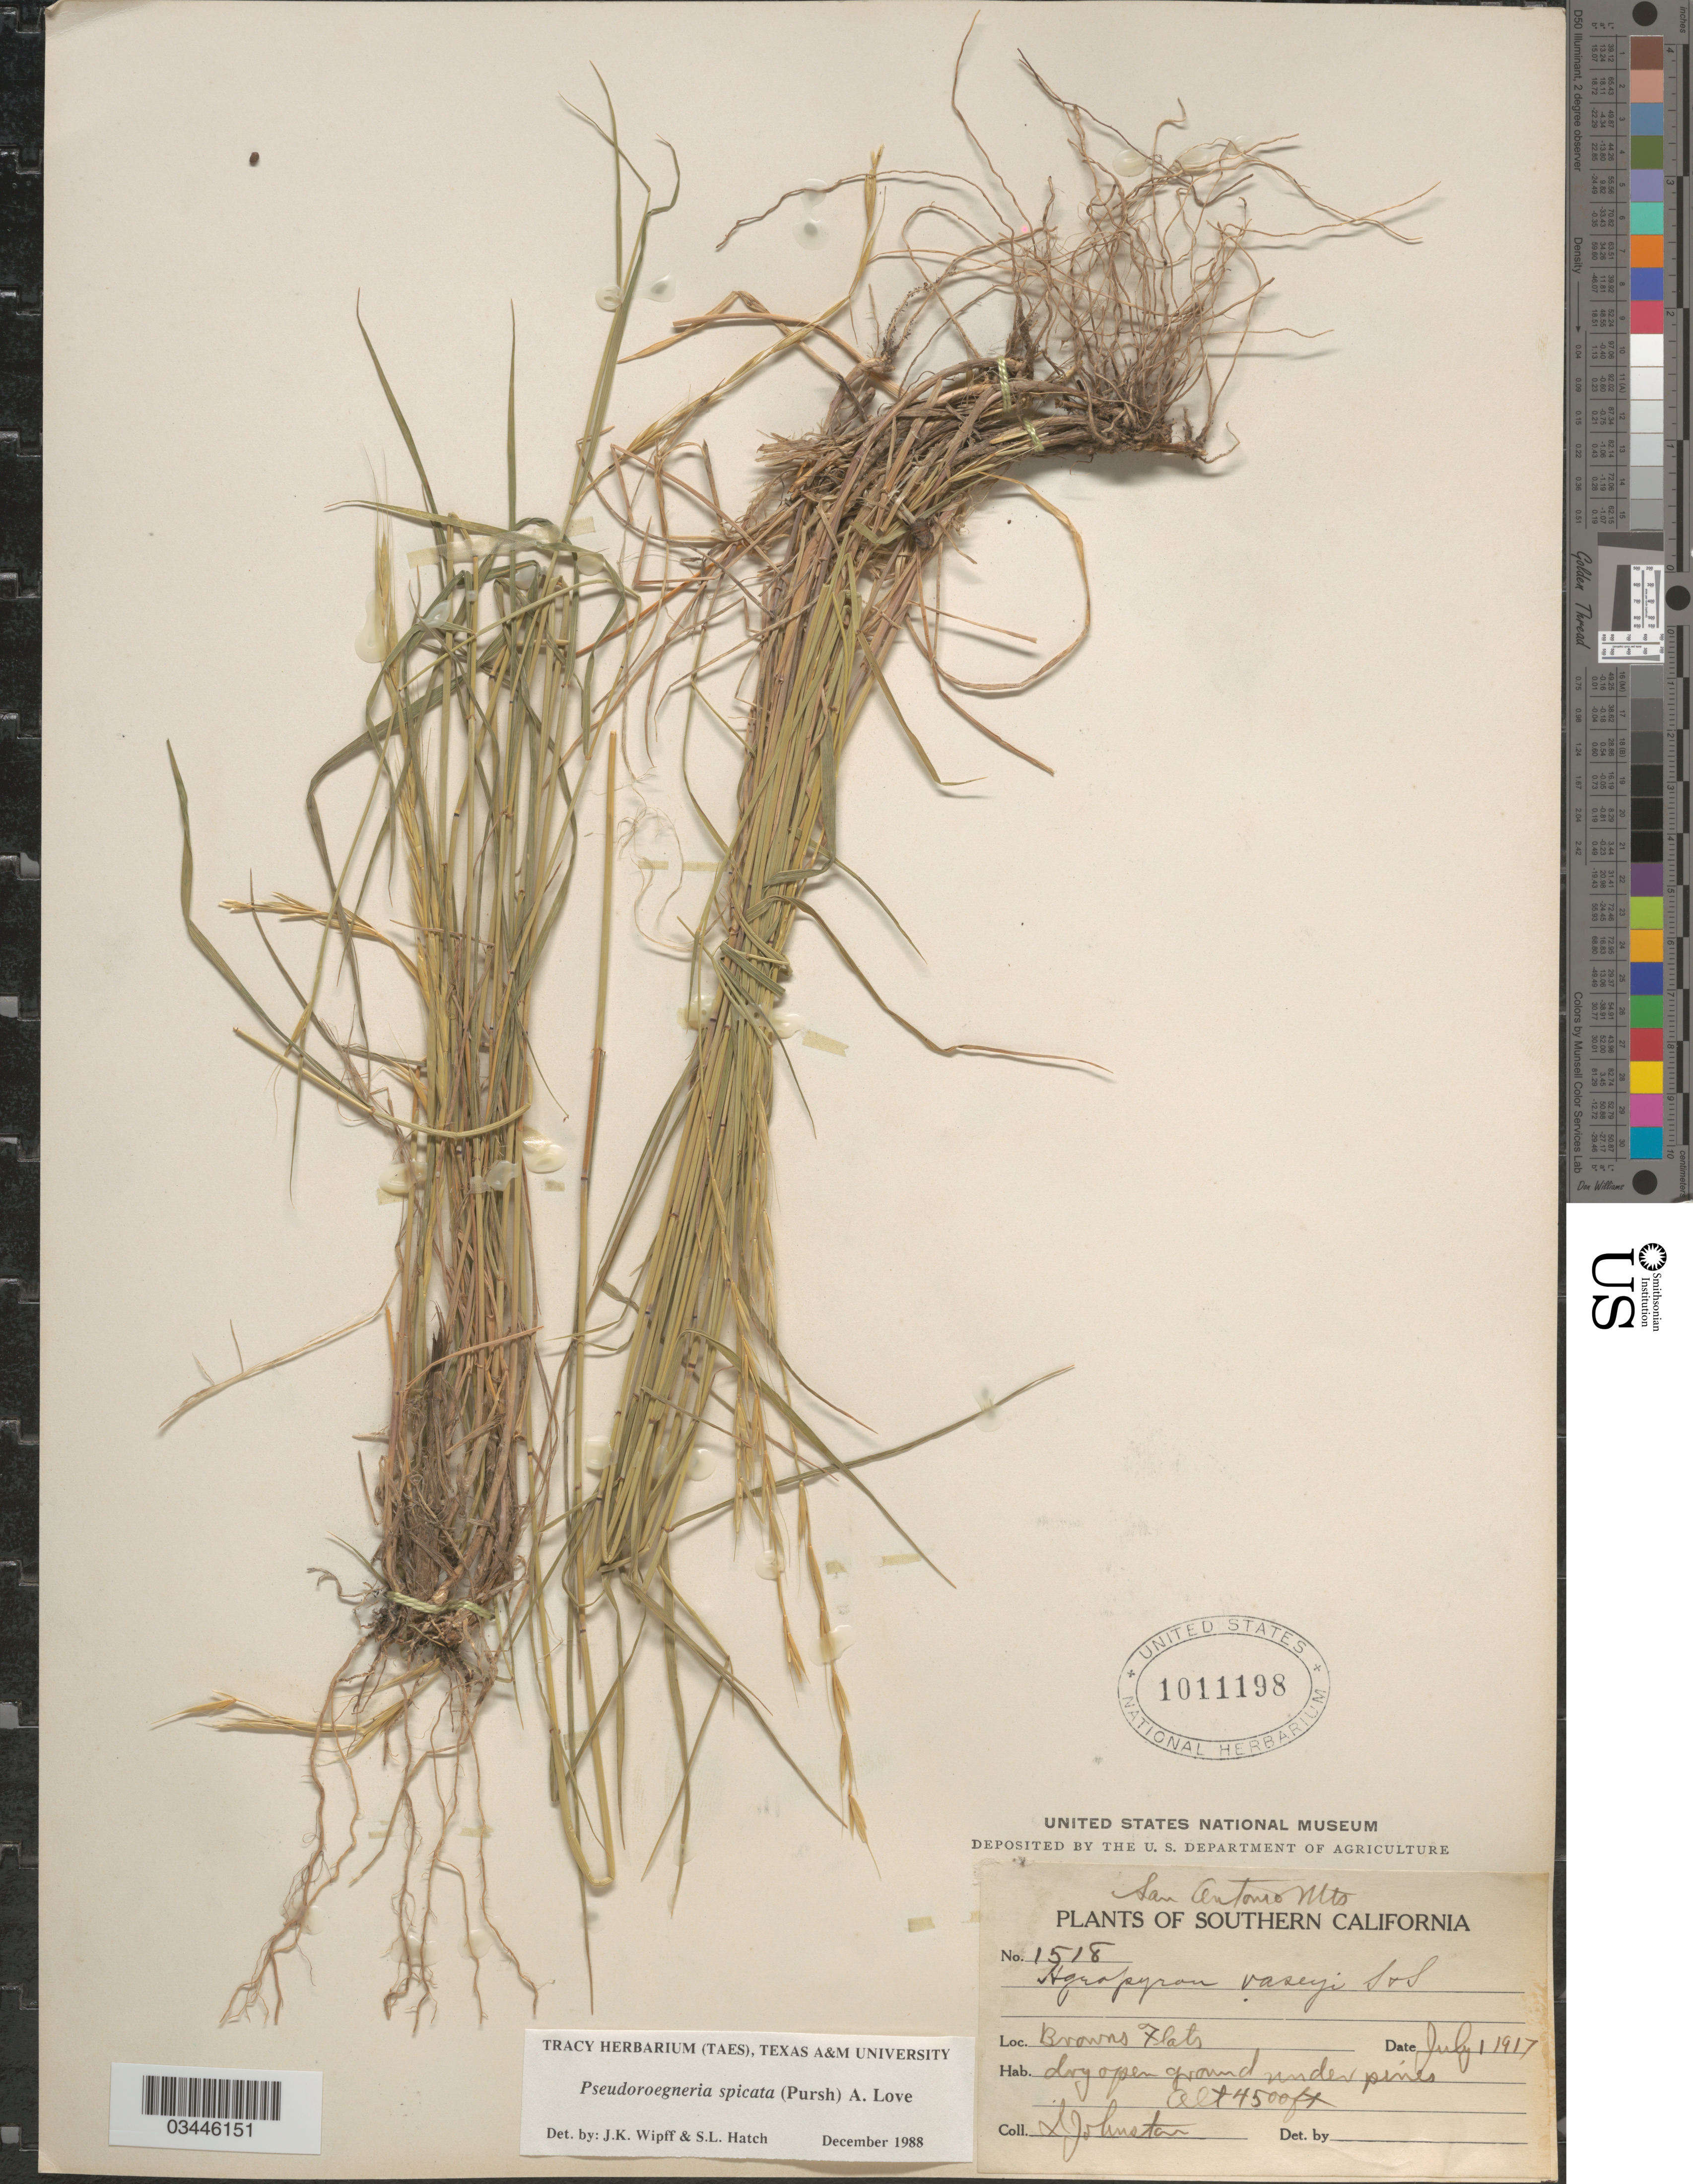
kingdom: Plantae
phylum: Tracheophyta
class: Liliopsida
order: Poales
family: Poaceae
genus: Pseudoroegneria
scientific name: Pseudoroegneria spicata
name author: (Pursh) Á. Löve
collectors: I. Johnston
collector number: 1518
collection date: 1917-07-01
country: United States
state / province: California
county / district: Los Angeles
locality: San Antonio Mts. Southern California. Browns Flats. Dry open ground under pines.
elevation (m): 1372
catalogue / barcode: US 1011198